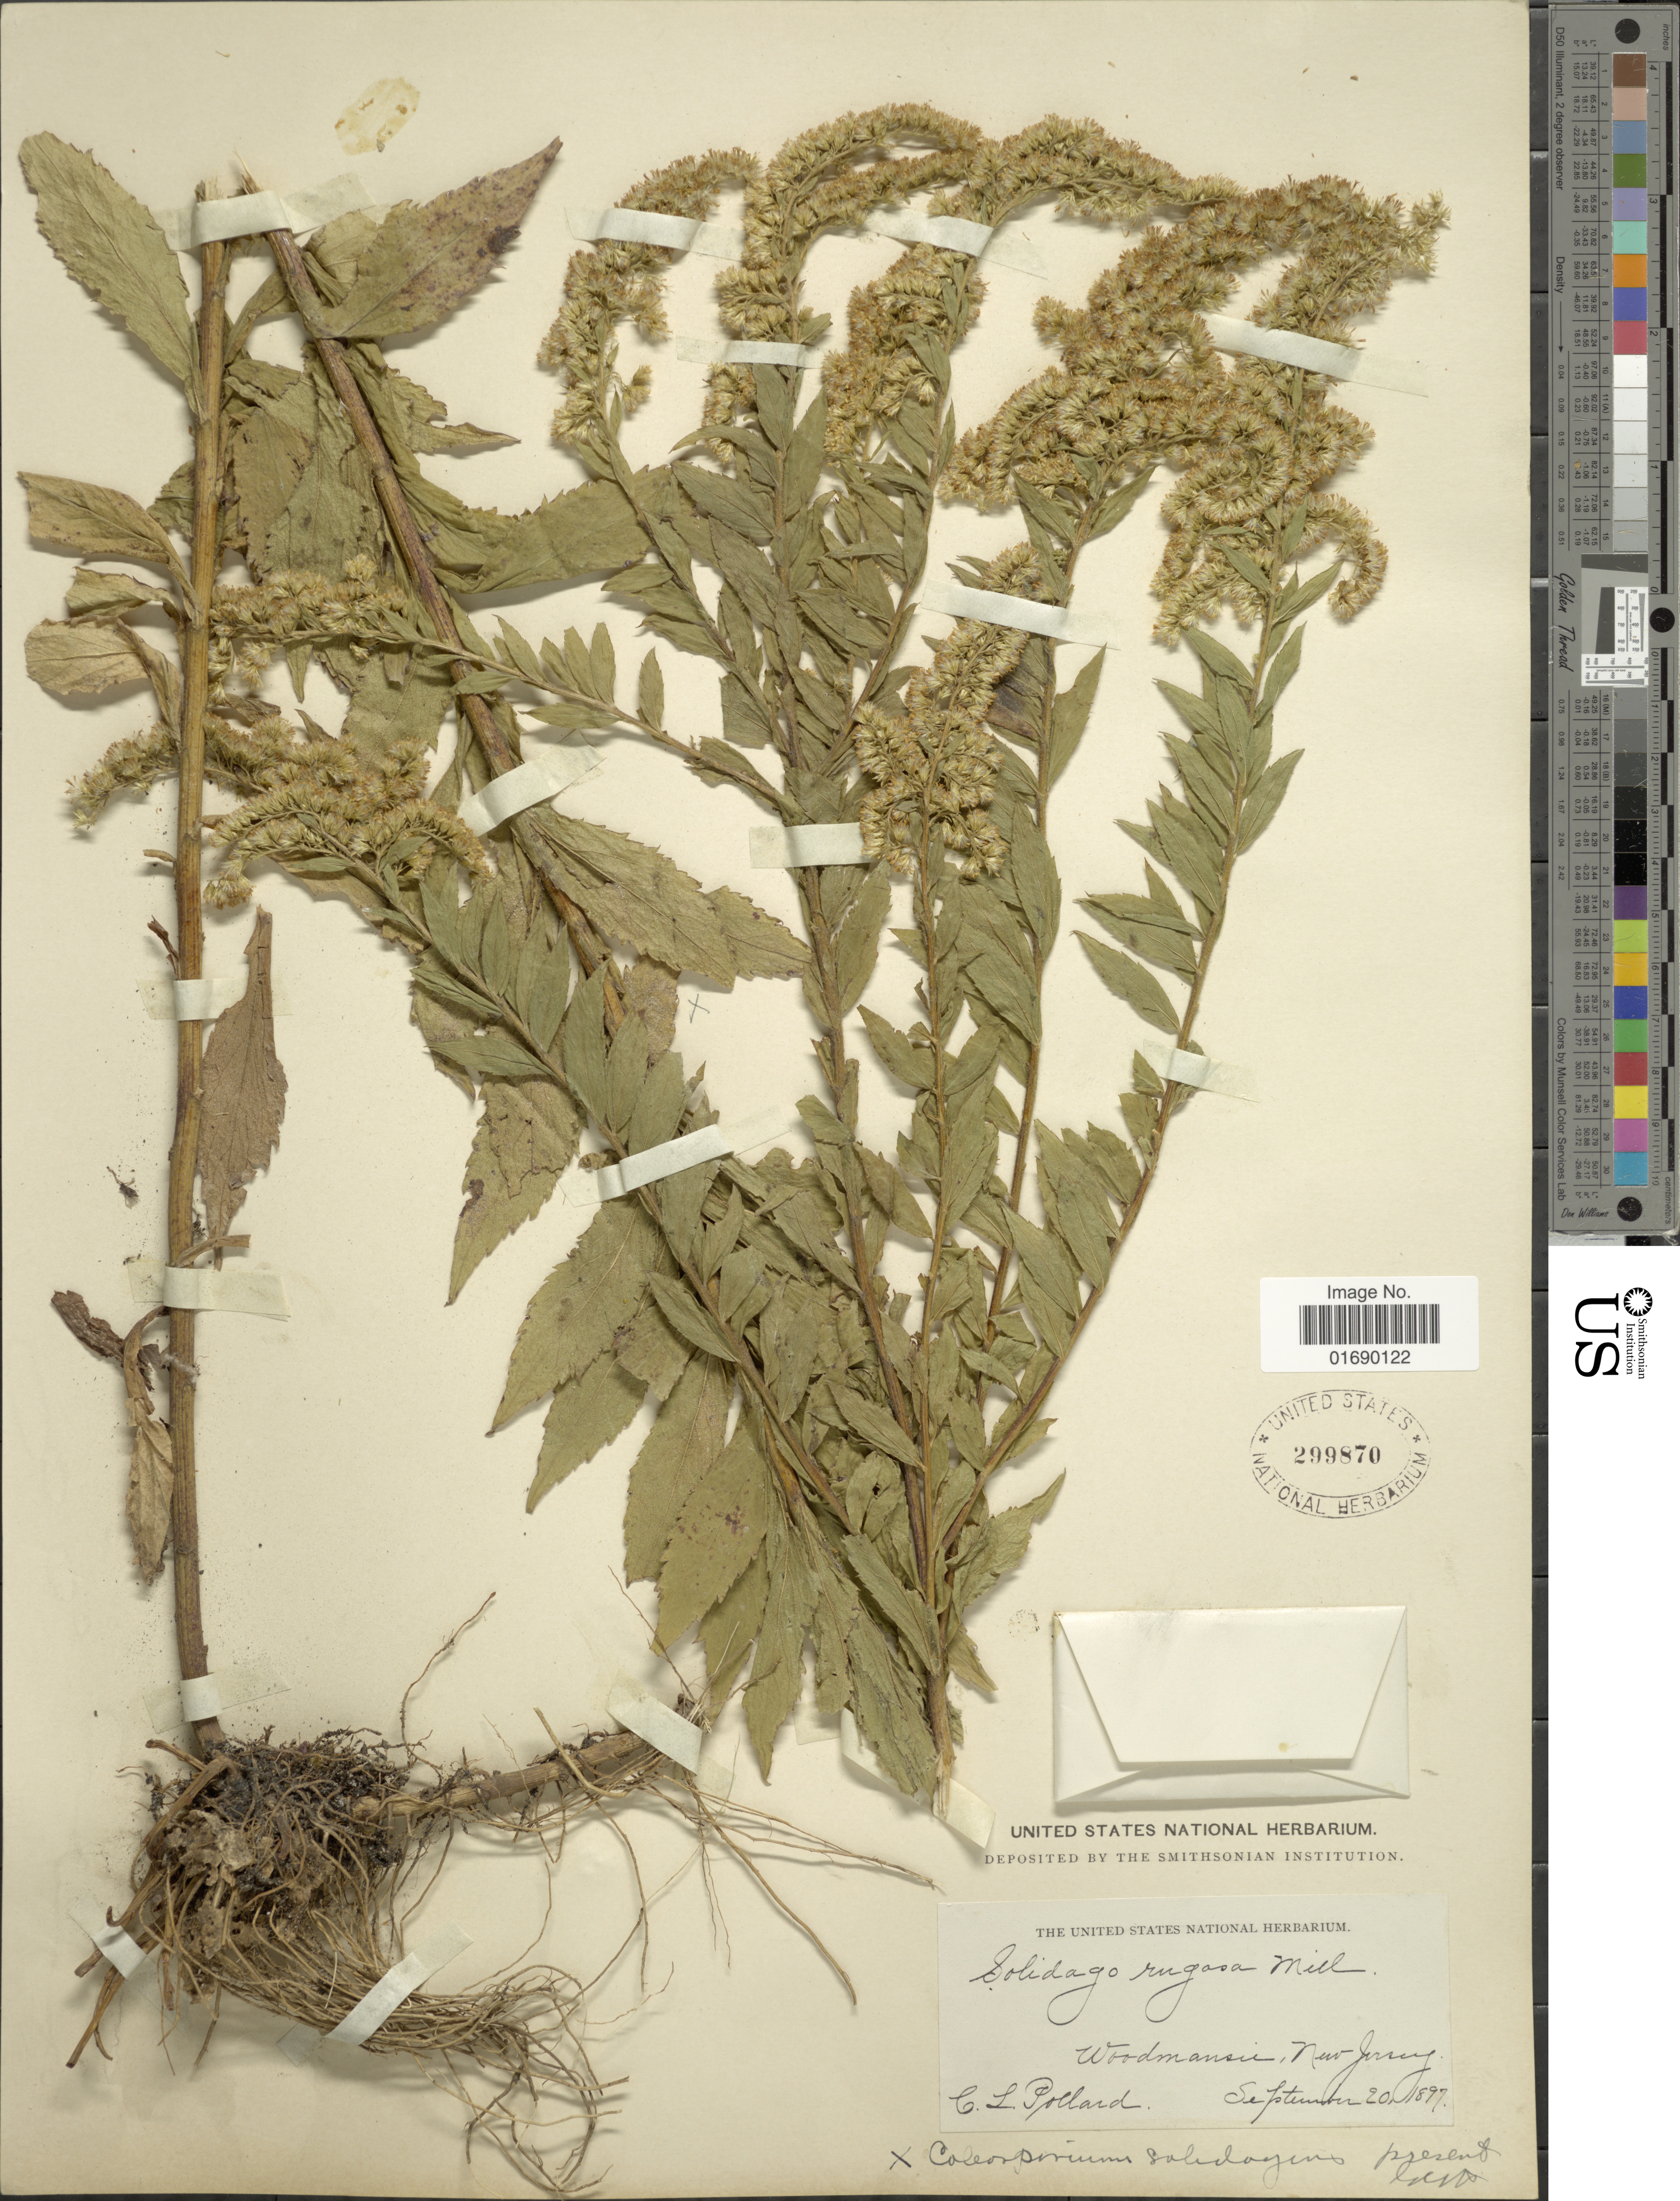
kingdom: Plantae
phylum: Tracheophyta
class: Magnoliopsida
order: Asterales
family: Asteraceae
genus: Solidago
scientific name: Solidago rugosa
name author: Mill.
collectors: C. L. Pollard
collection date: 1897-09-20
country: United States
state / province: New Jersey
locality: Woodmansie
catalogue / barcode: US 299870